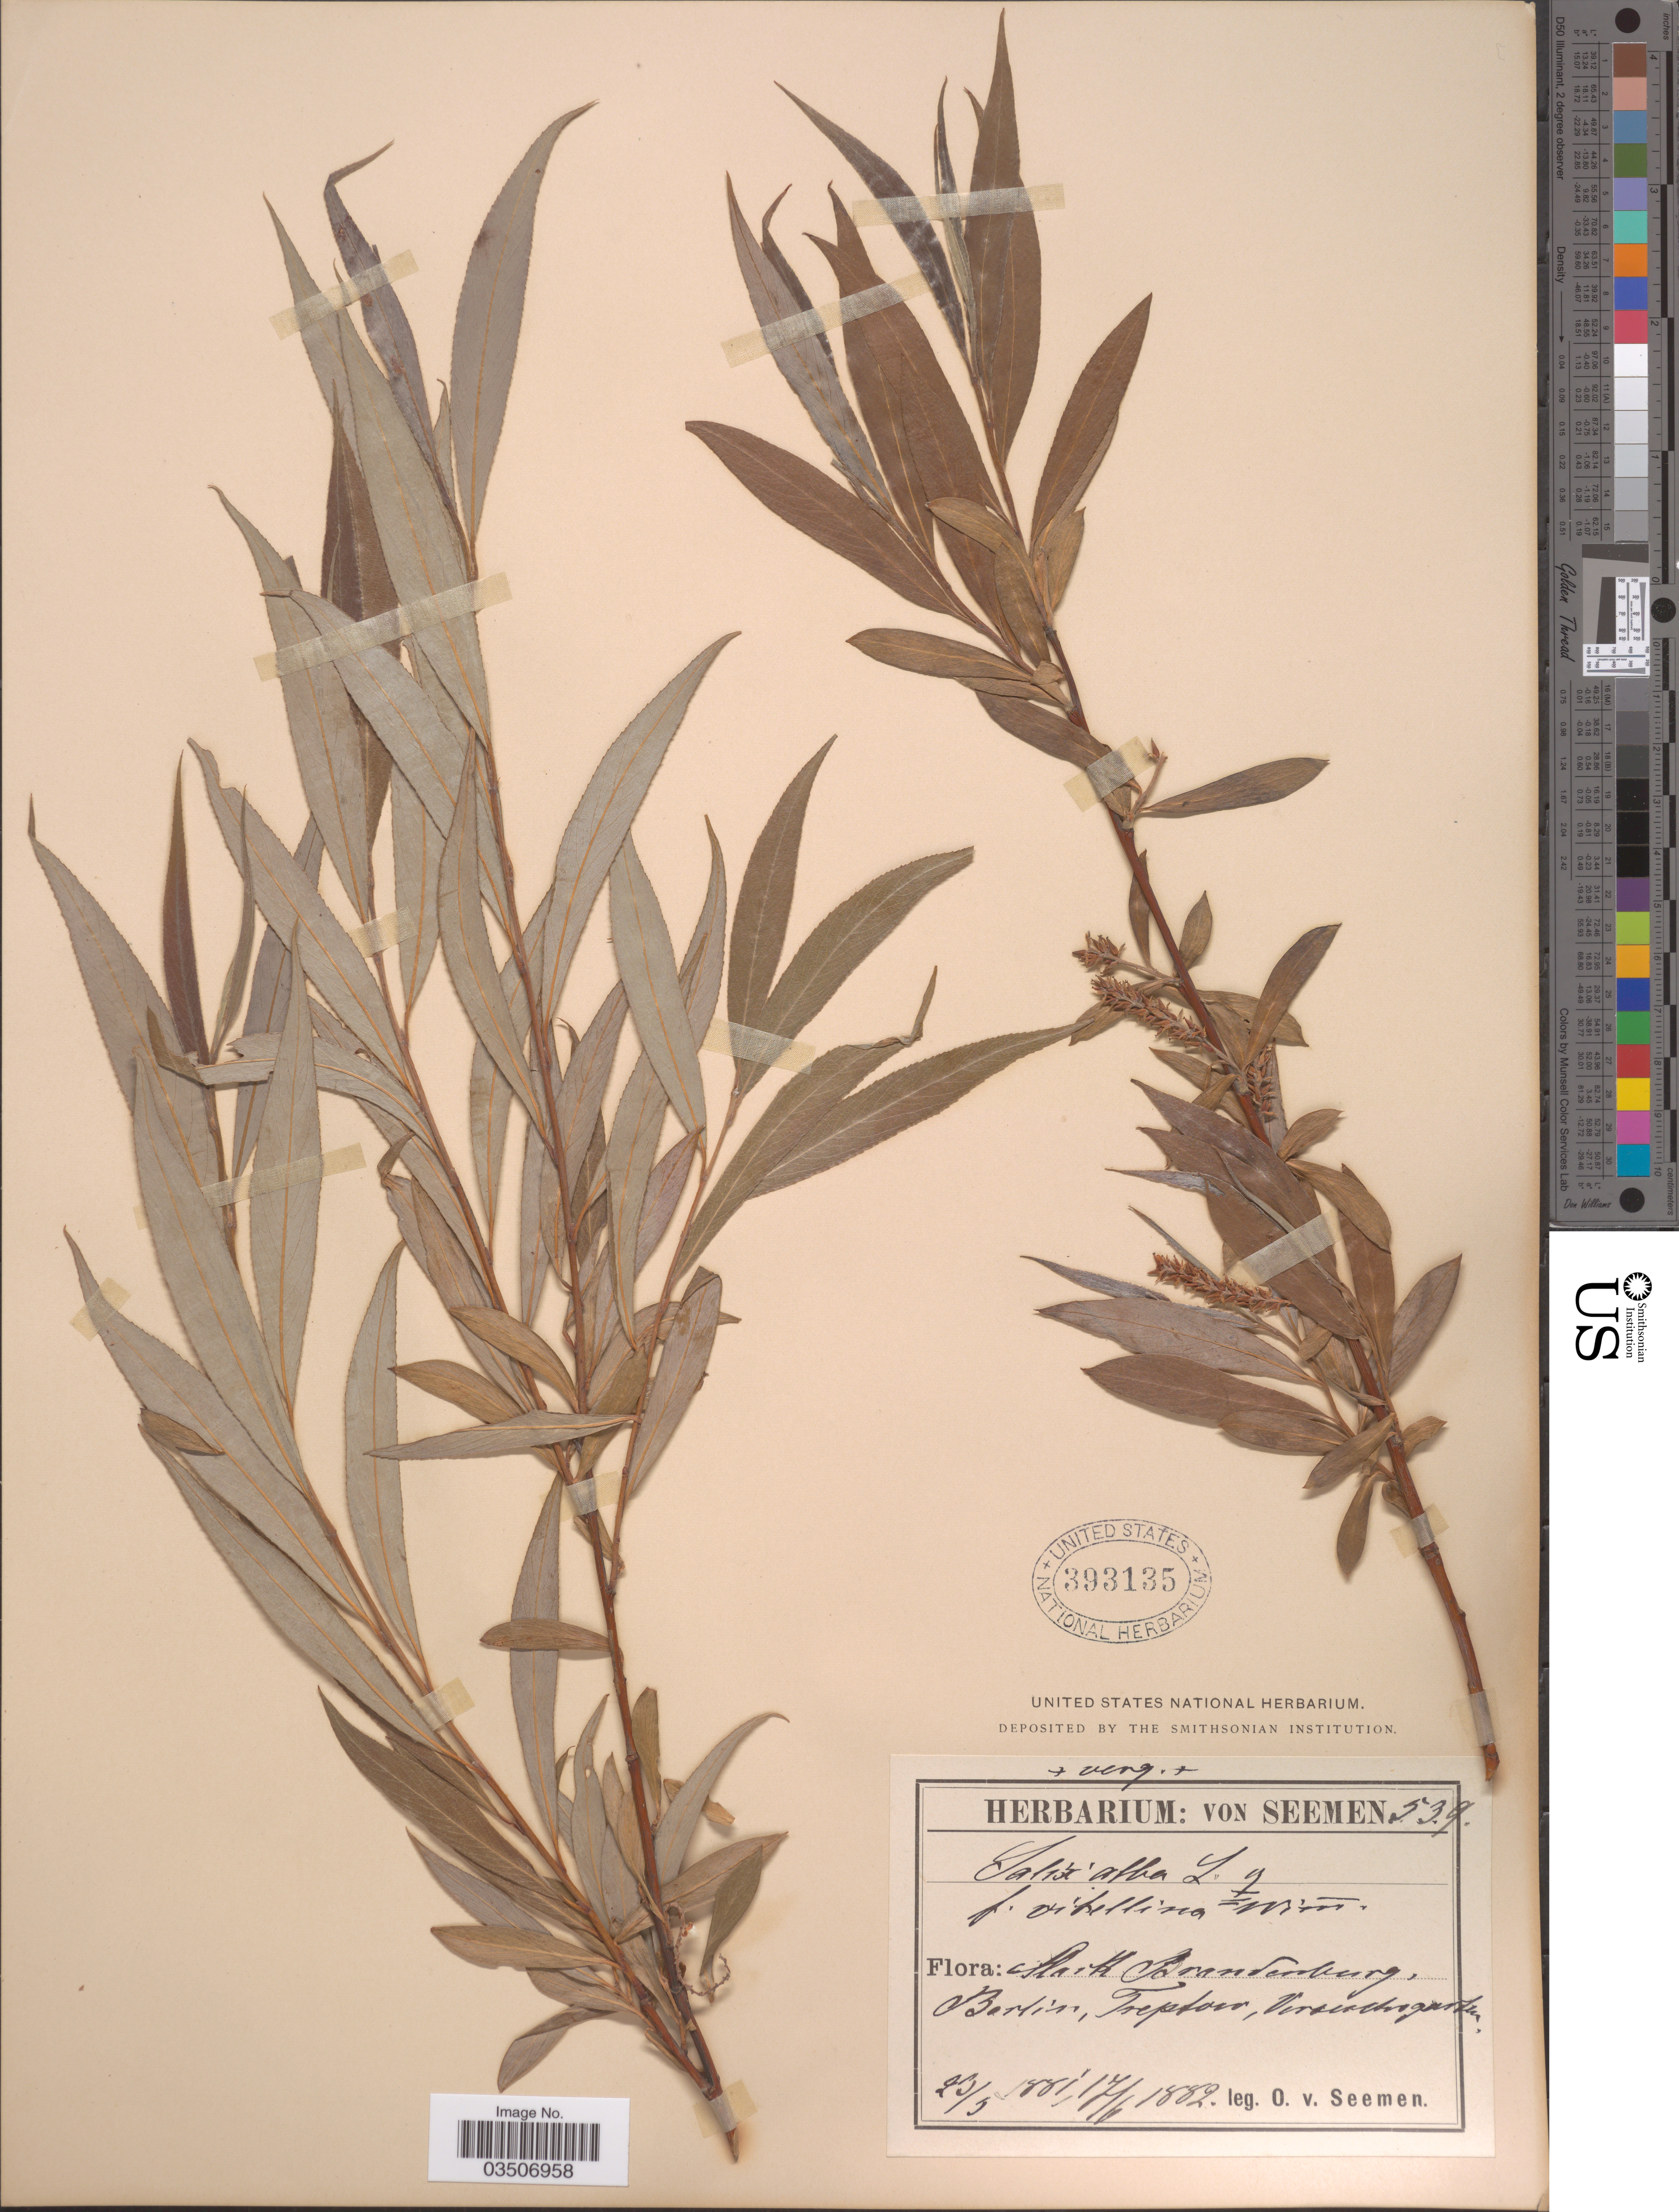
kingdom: Plantae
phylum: Tracheophyta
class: Magnoliopsida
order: Malpighiales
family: Salicaceae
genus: Salix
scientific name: Salix alba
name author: L.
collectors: K. O. von Seemen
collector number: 539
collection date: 1881-05-23/1882-06-17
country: Germany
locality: Mark Brandenburg, Berlin, Treptow, Versuchsgarten.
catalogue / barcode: US 393135